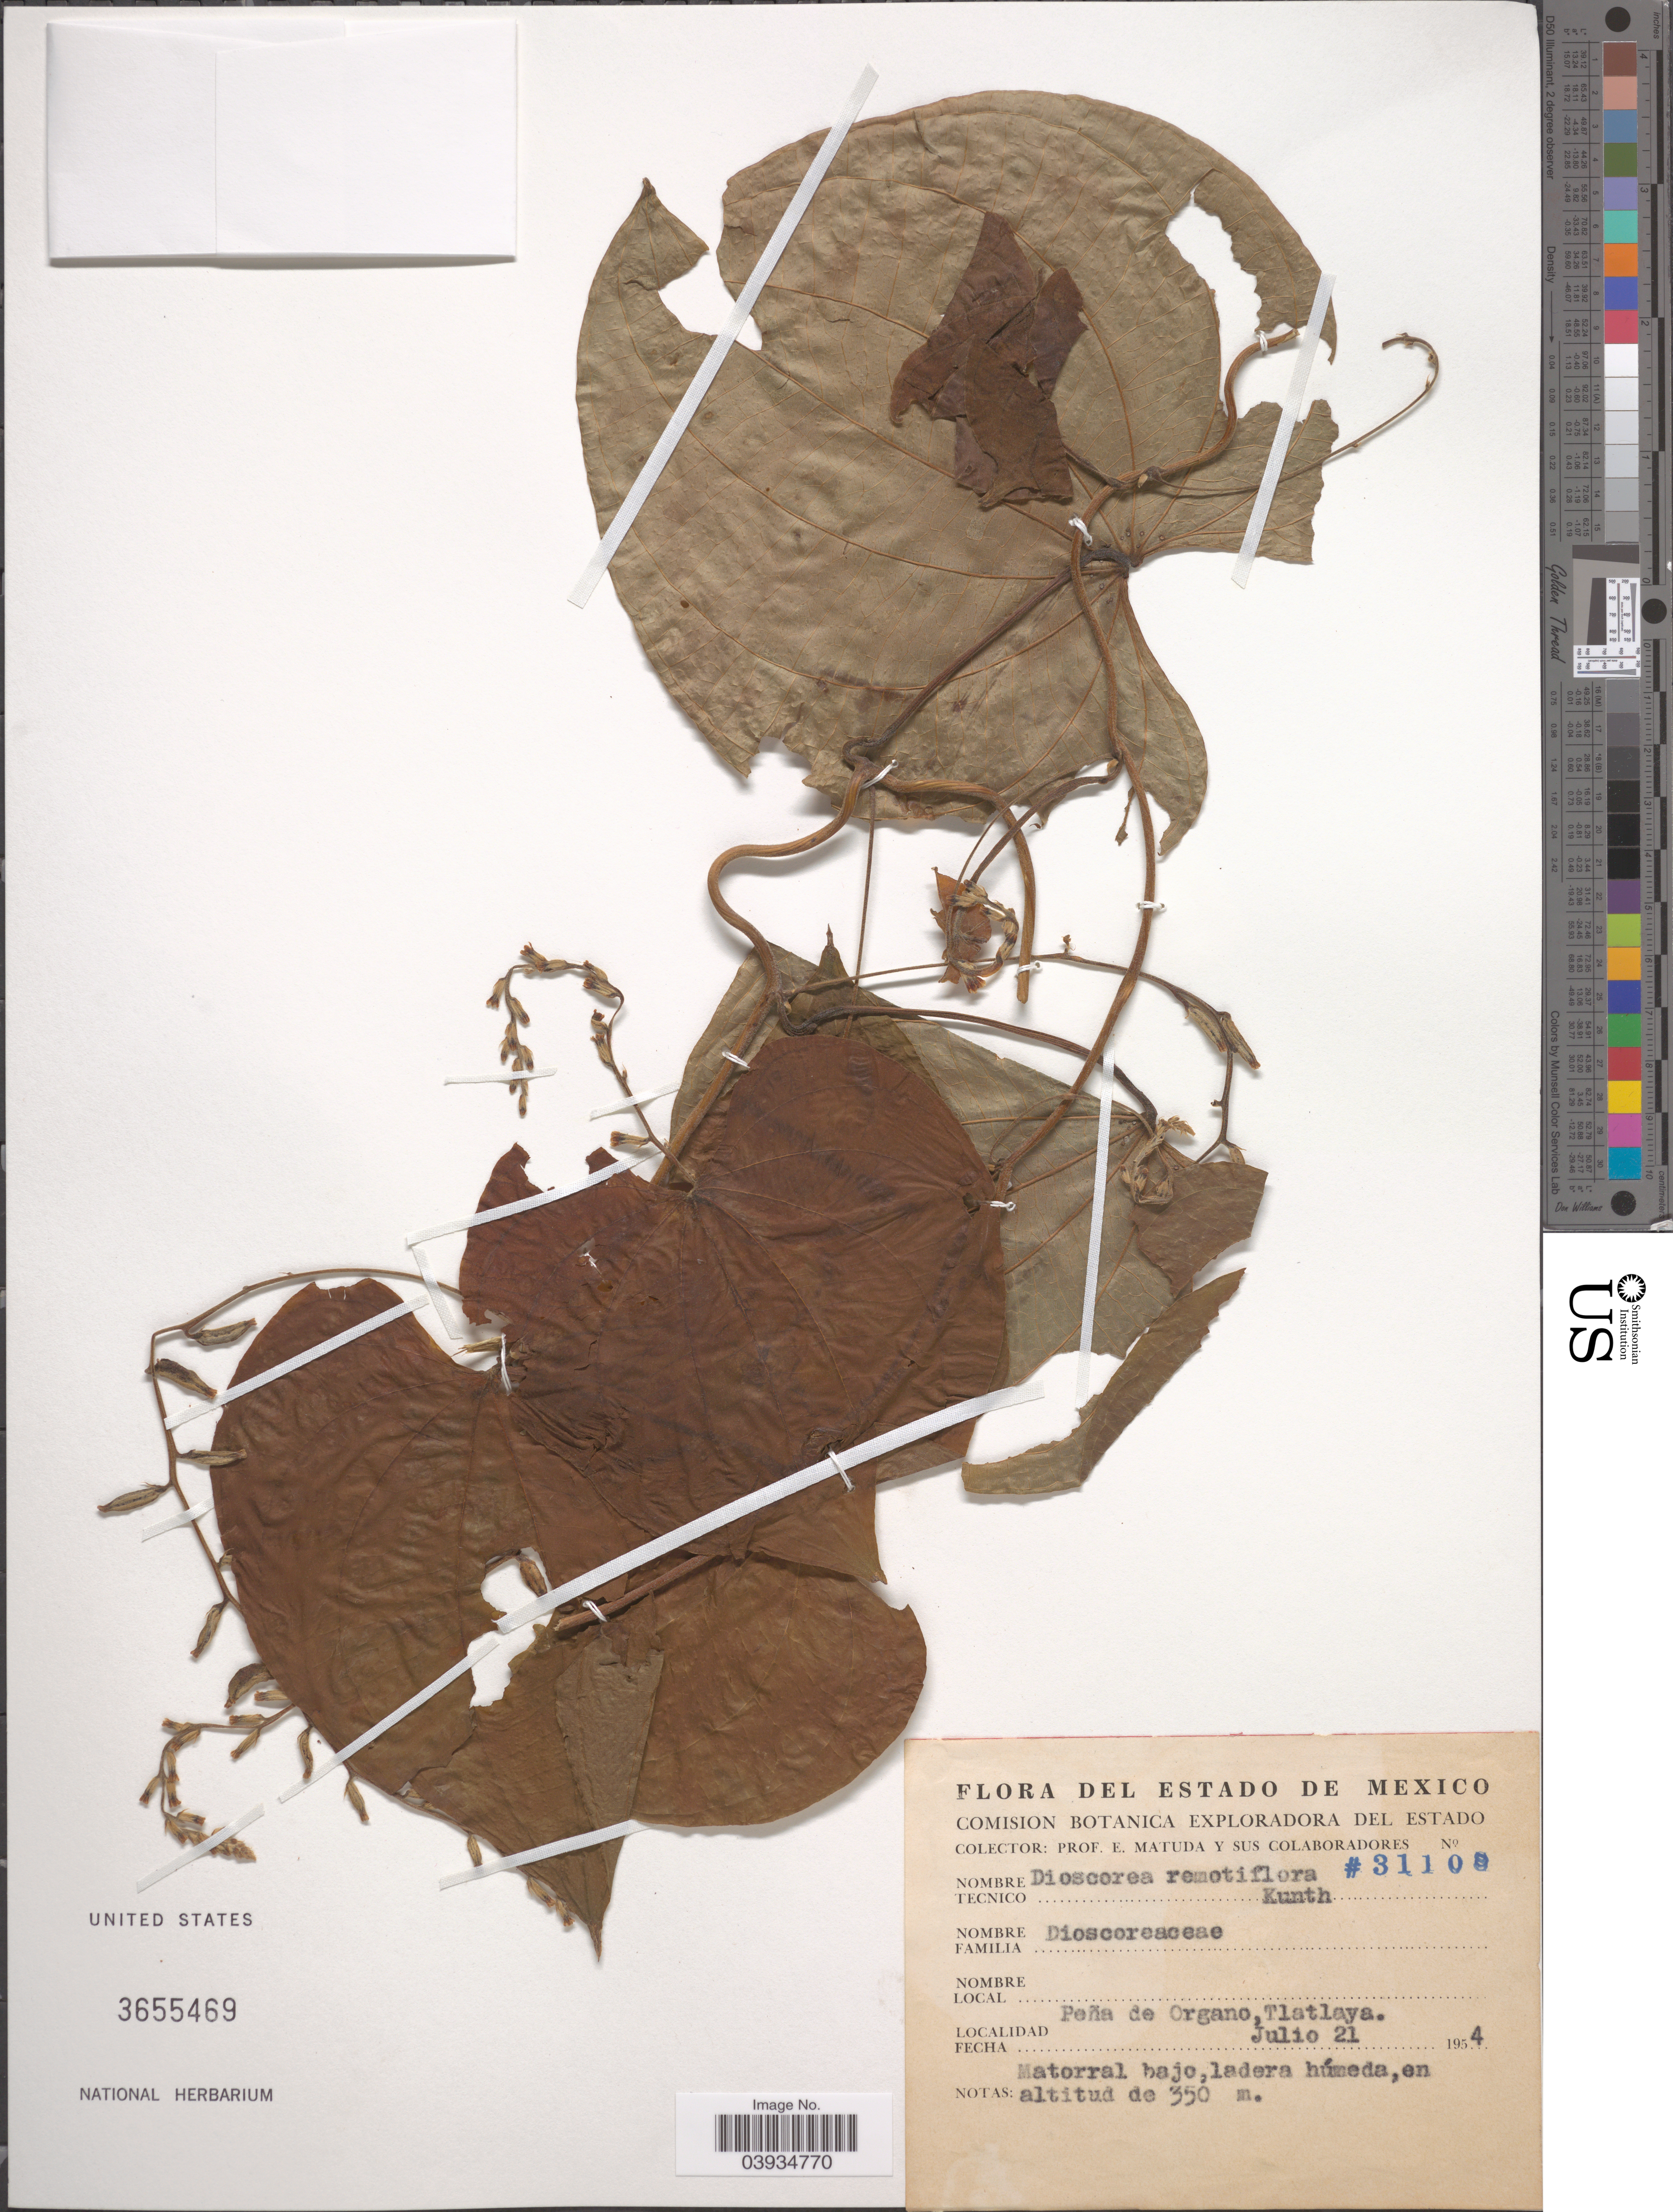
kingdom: Plantae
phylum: Tracheophyta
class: Liliopsida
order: Dioscoreales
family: Dioscoreaceae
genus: Dioscorea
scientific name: Dioscorea remotiflora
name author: Kunth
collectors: E. Matuda & Sus Colaboradores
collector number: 31100*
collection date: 1954-07-21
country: Mexico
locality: Peña de Organo, Tlatlaya.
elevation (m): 350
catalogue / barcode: US 3655469